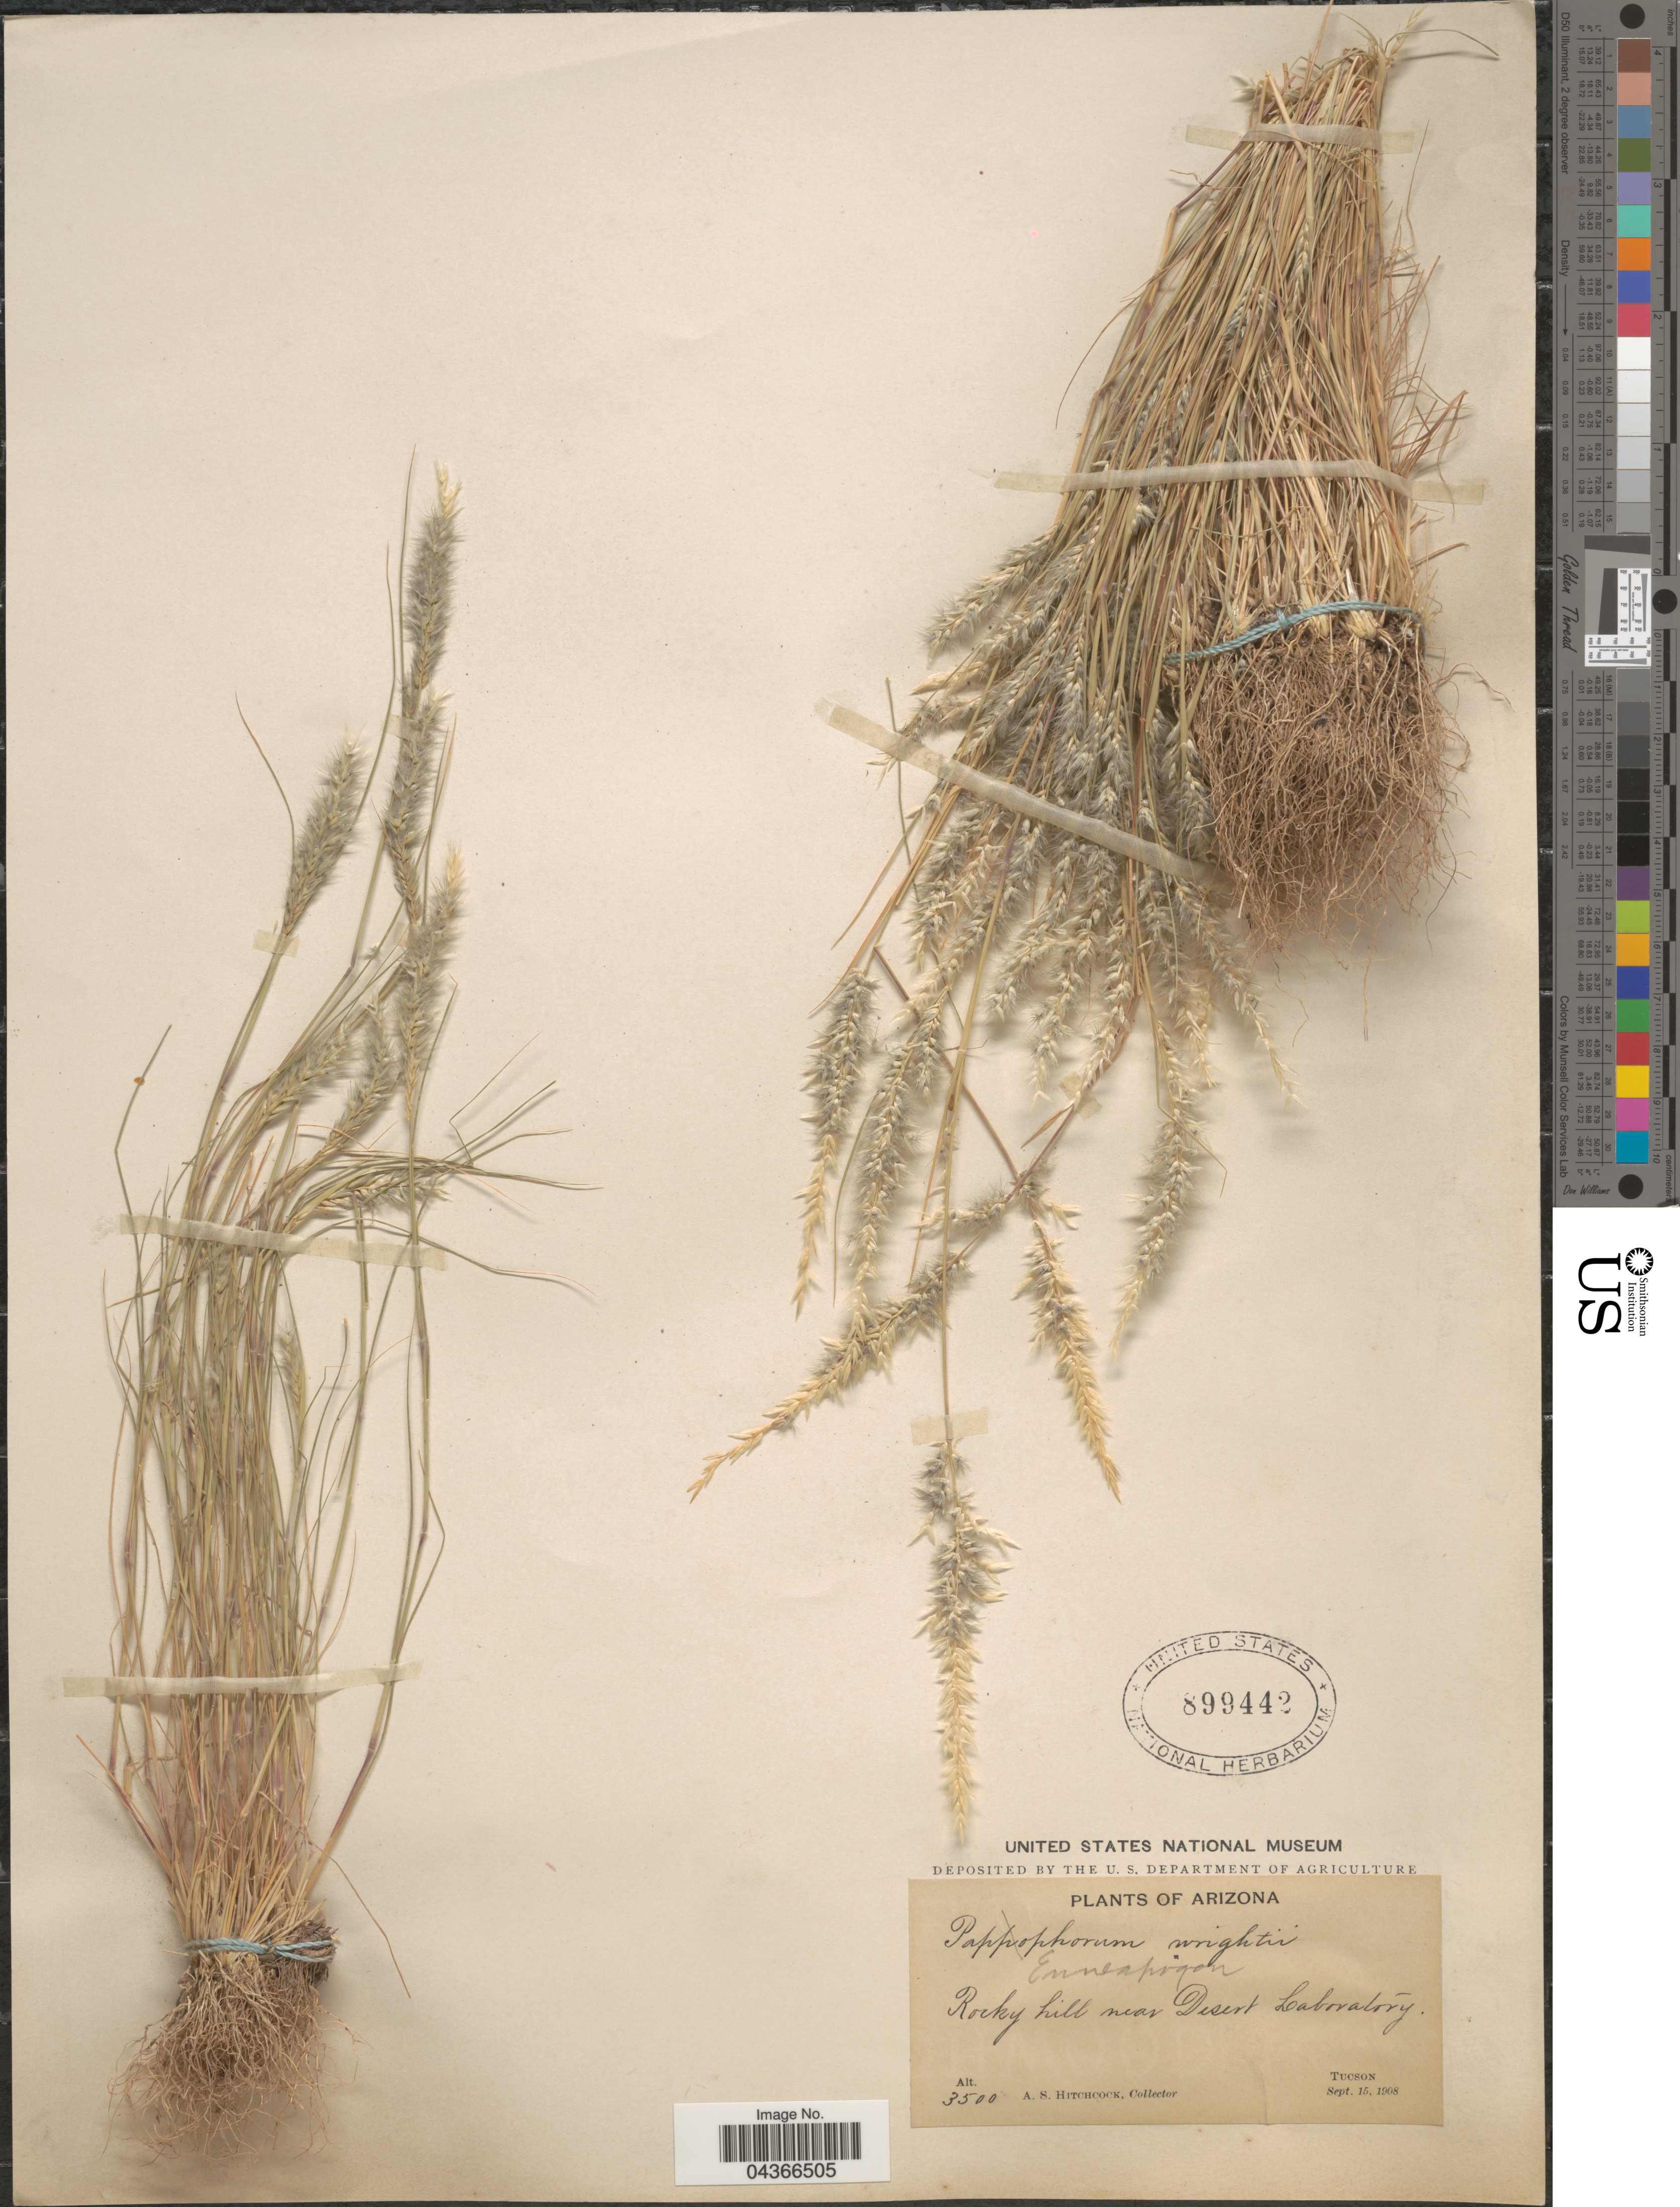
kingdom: Plantae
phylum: Tracheophyta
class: Liliopsida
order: Poales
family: Poaceae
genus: Enneapogon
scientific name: Enneapogon desvauxii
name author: P. Beauv.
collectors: A. S. Hitchcock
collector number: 3500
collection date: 1908-09-15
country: United States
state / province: Arizona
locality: Rocky hill near Desert Laboratory. Tucson.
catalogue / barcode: US 899442